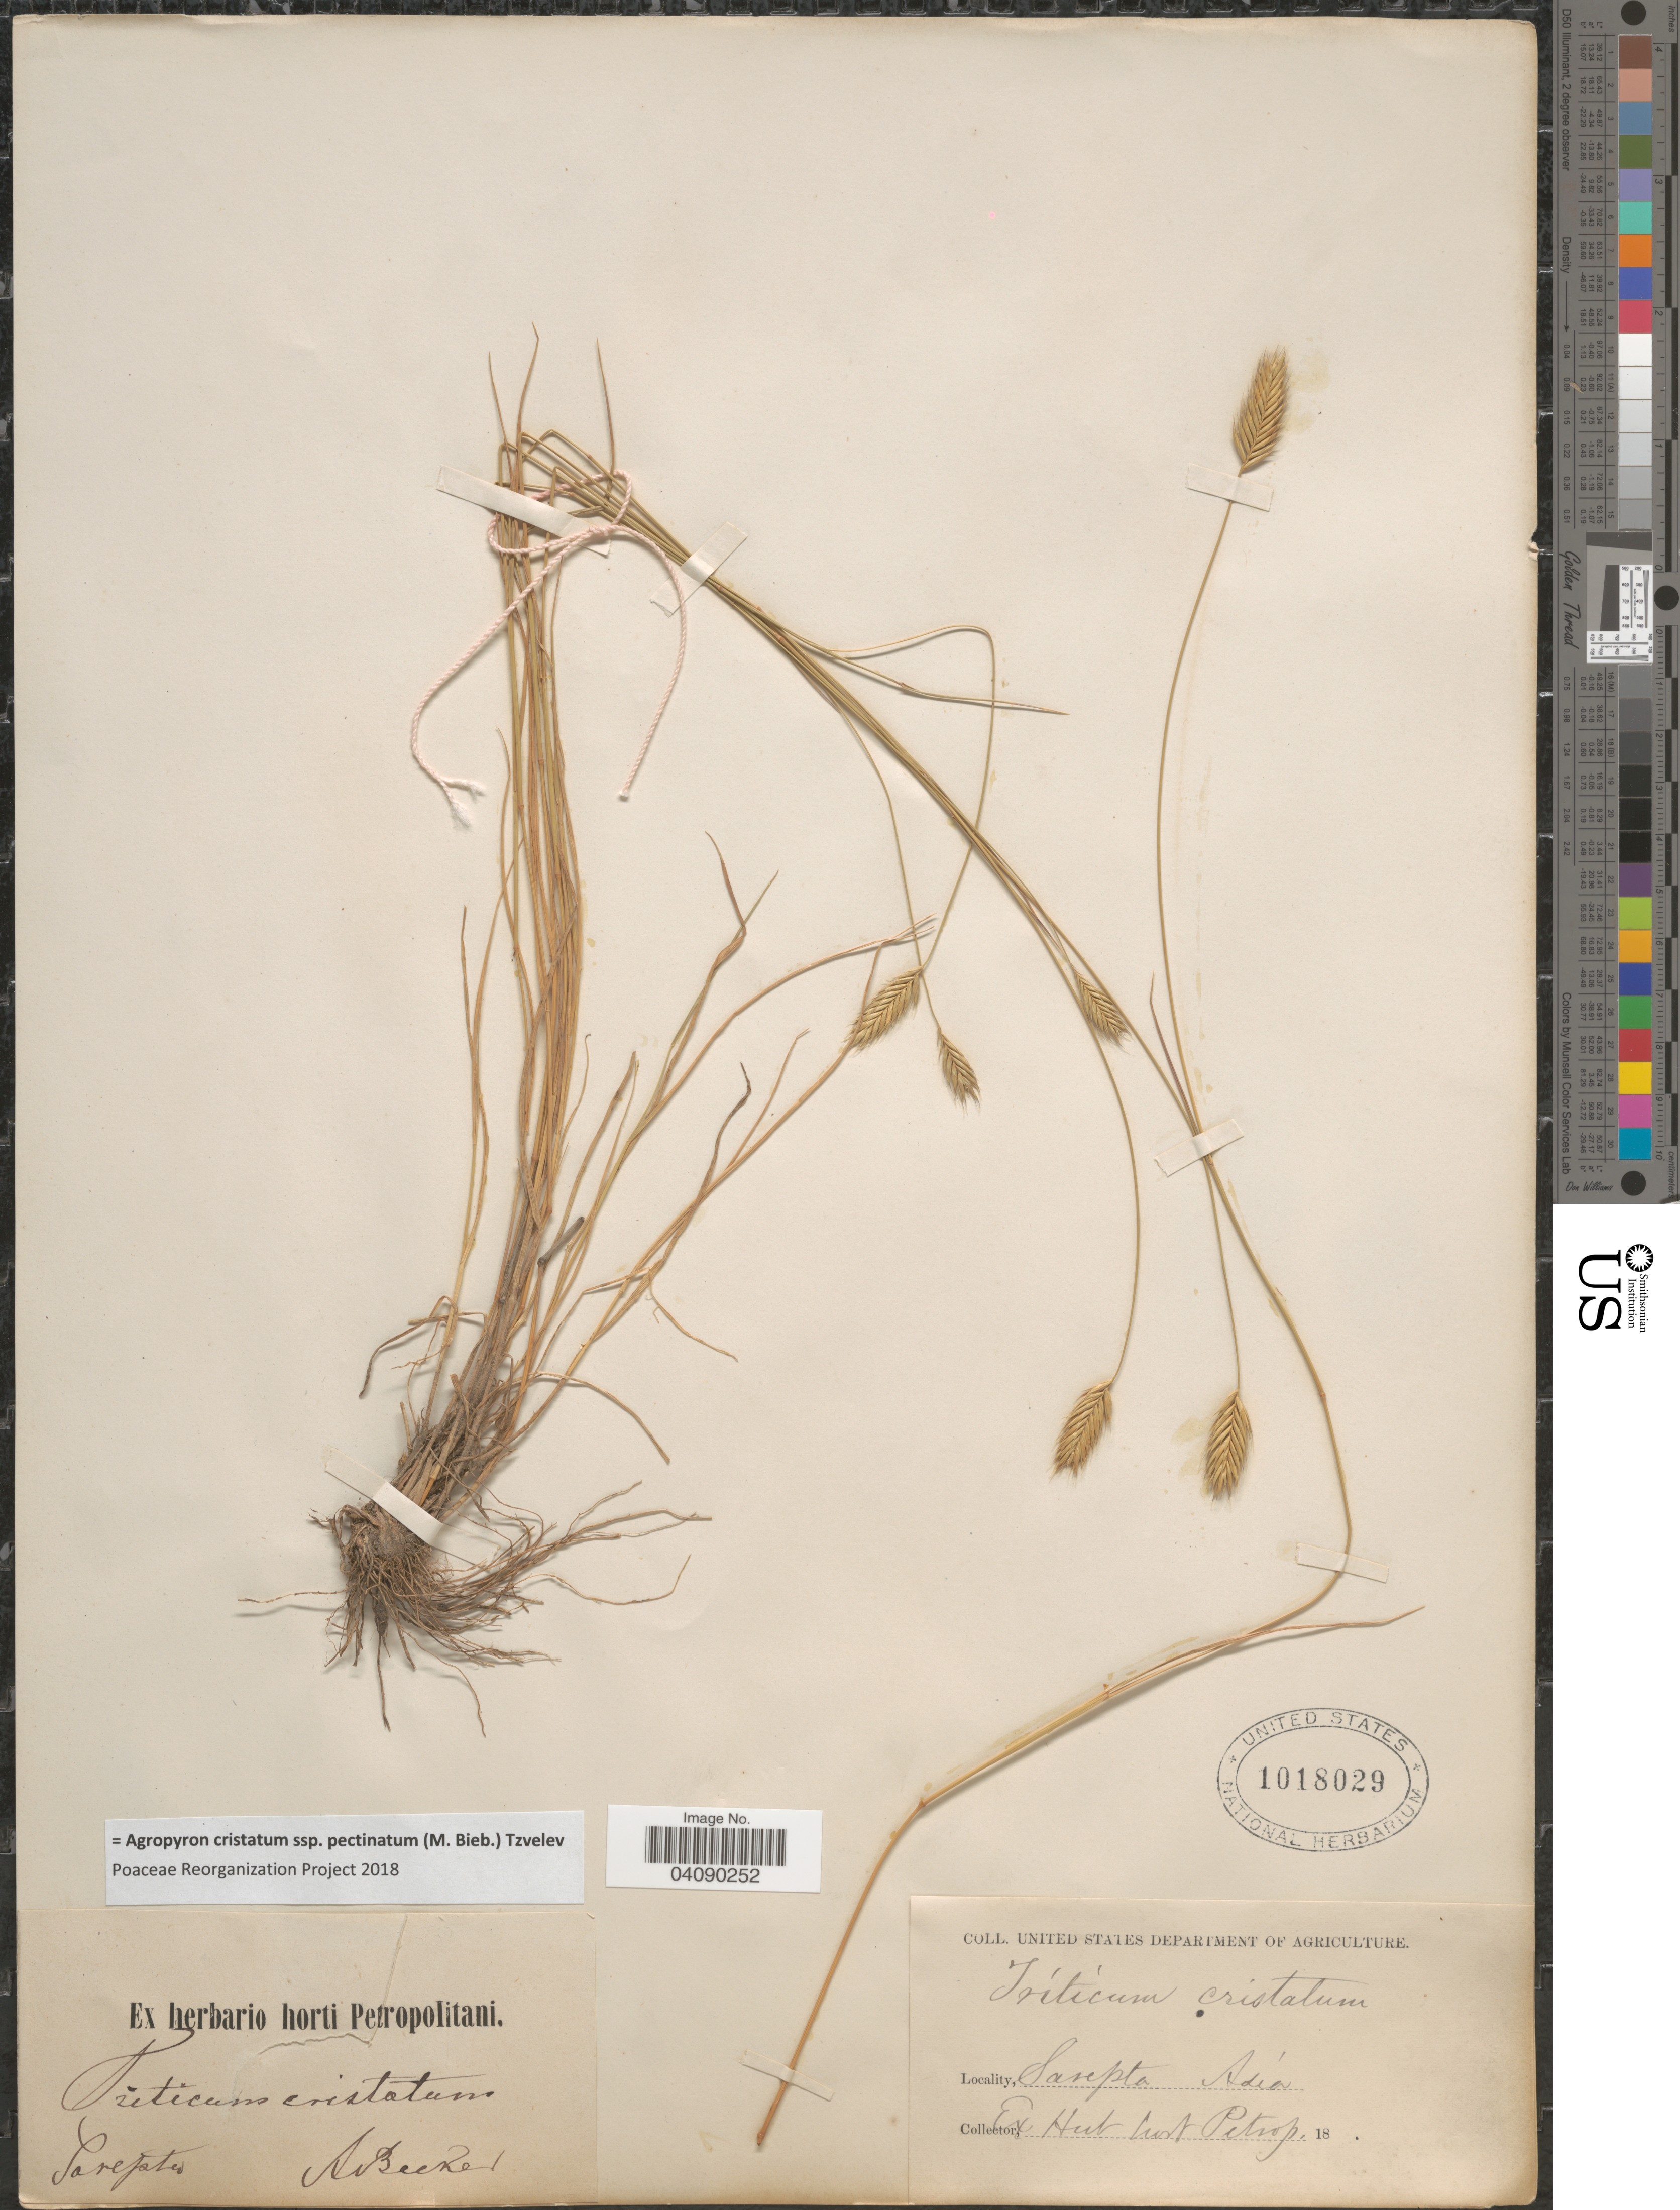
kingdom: Plantae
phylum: Tracheophyta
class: Liliopsida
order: Poales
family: Poaceae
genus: Agropyron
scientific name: Agropyron cristatum subsp. pectinatum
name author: (M. Bieb.) Tzvelev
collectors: A. Becker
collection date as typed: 18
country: Russian Federation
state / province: Volgograd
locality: Sarepta. Asia.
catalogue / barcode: US 1018029